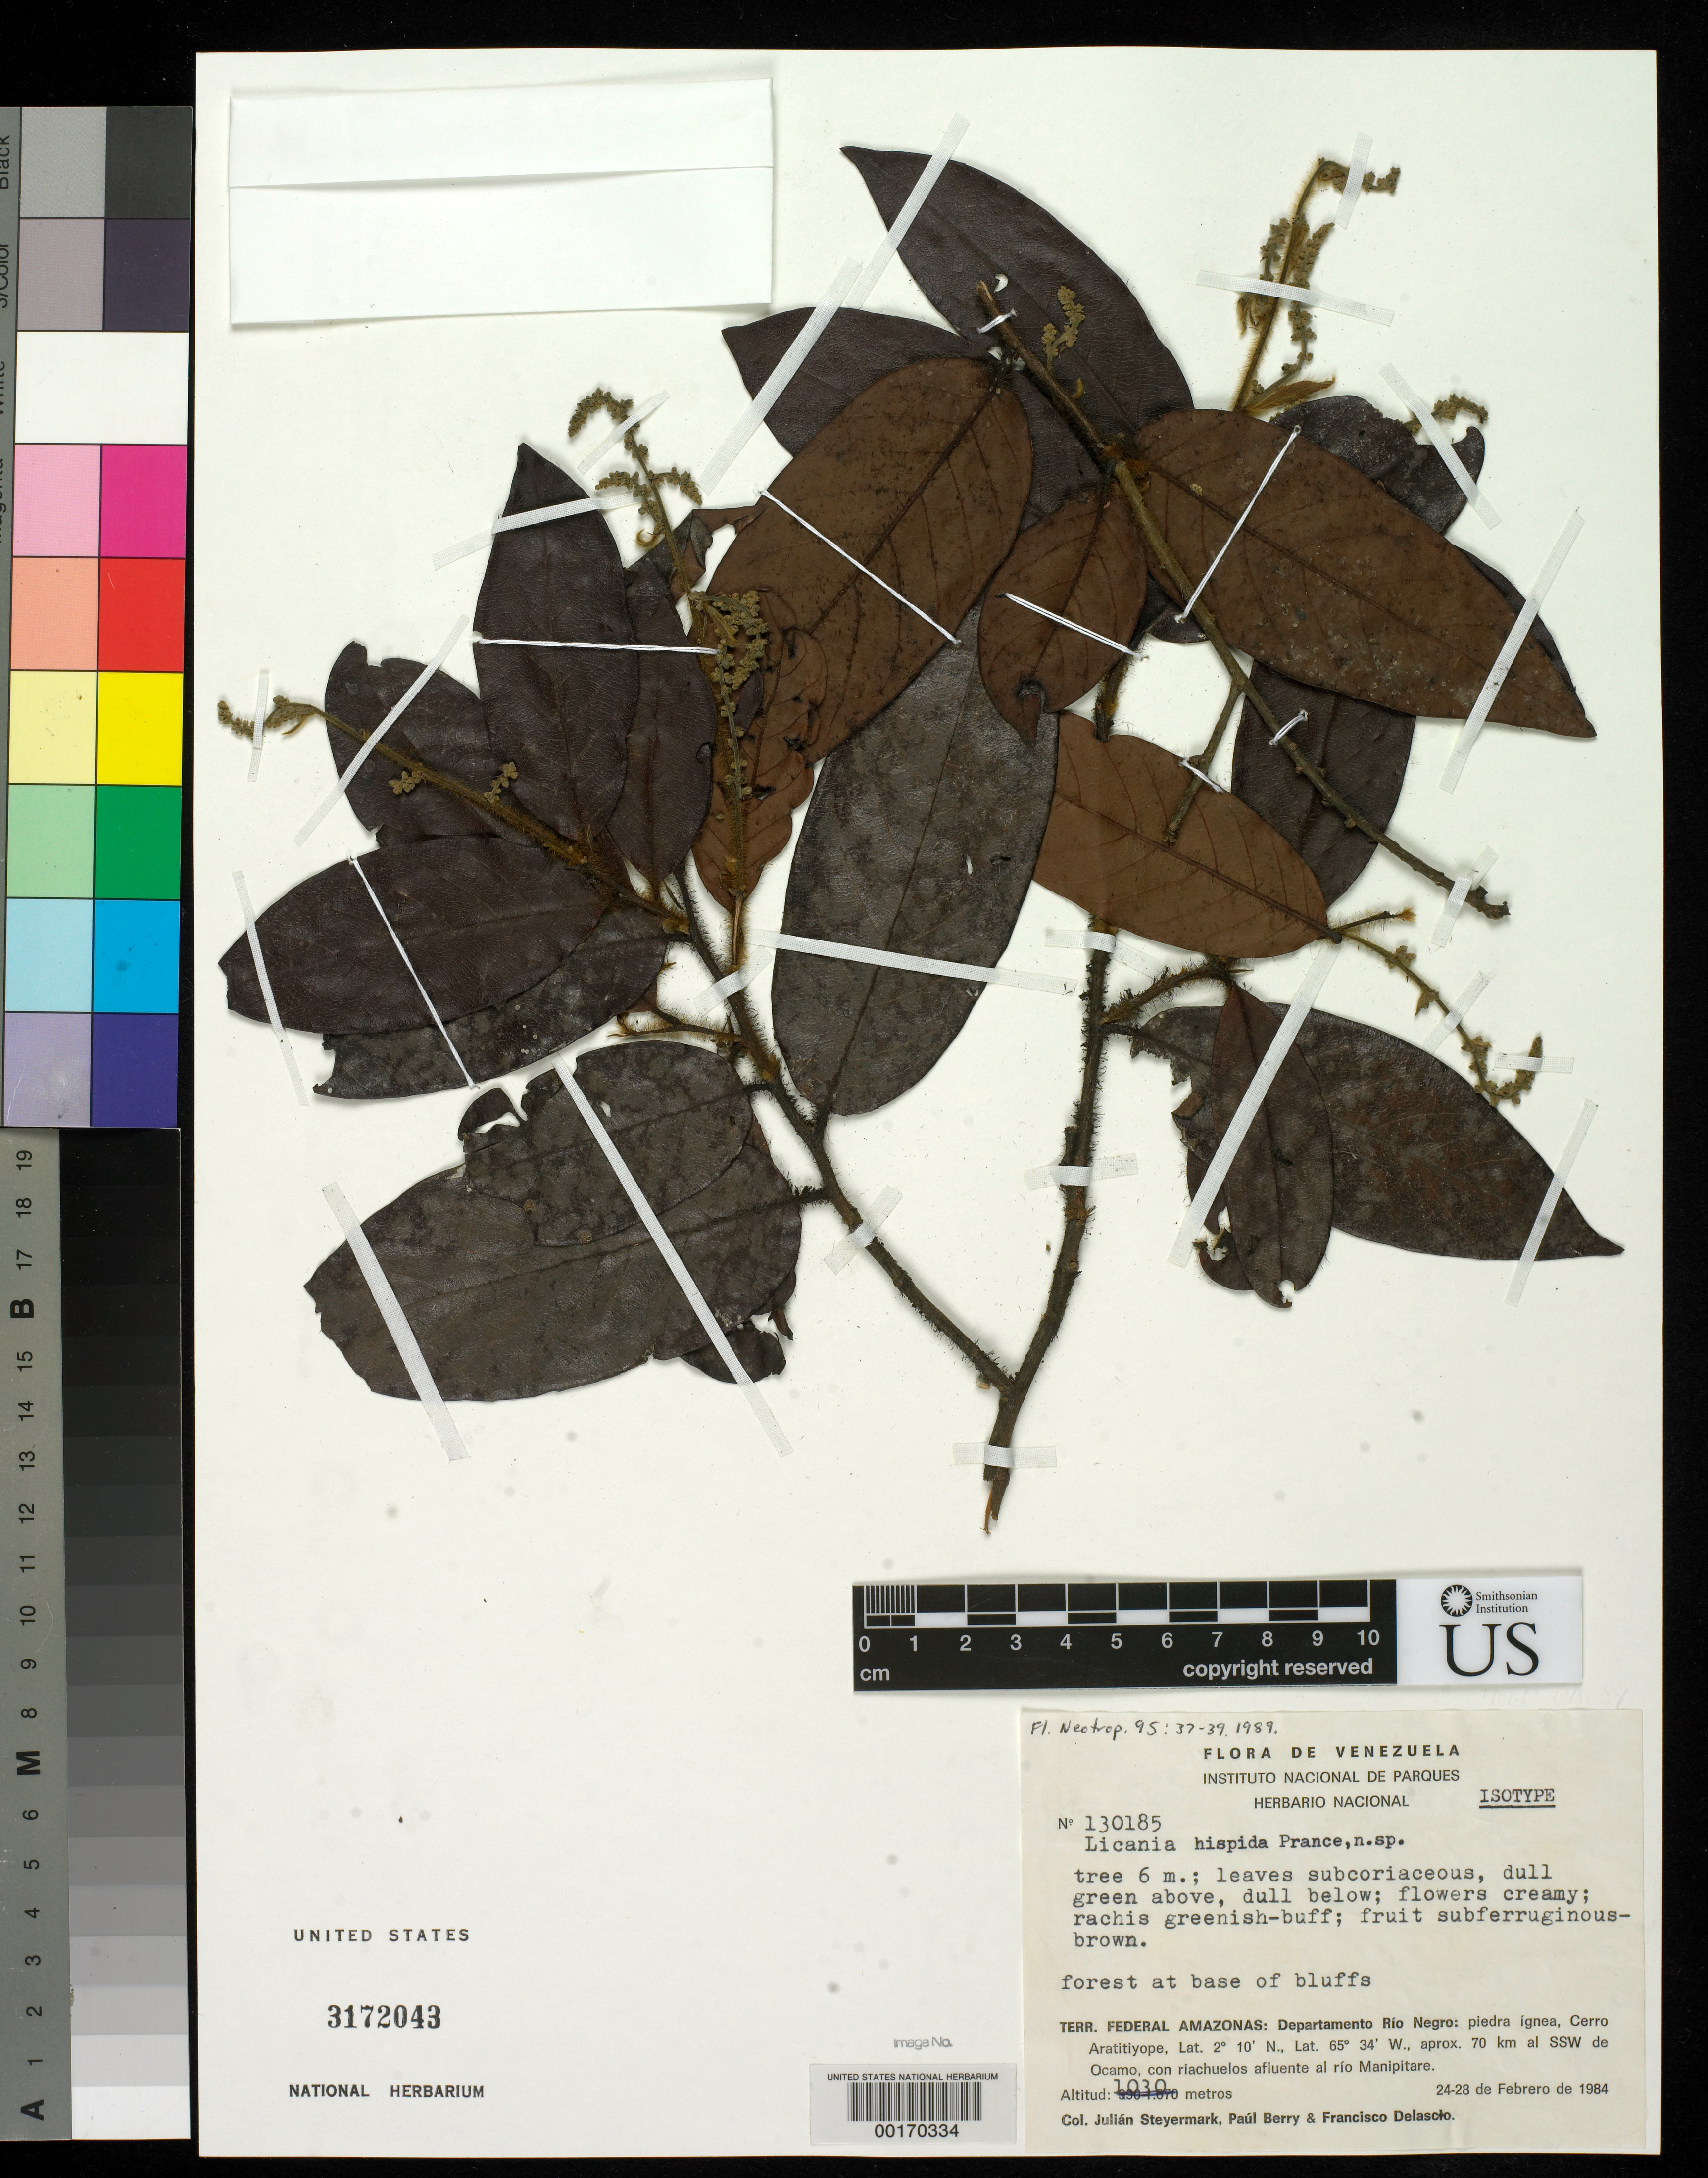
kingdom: Plantae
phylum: Tracheophyta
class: Magnoliopsida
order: Malpighiales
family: Chrysobalanaceae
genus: Licania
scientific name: Licania hispida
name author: Prance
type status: Isotype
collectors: J. Steyermark, P. Berry & F. Delascio C.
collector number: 130185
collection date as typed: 24 Feb 1984 to 28 Feb 1984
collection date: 1984-02-24/1984-02-28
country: Venezuela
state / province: Amazonas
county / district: Rio Negro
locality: Cerro Aratitiyope, ca. 70 km SSW of Ocamo, with tribuatary to Rio Manipitare.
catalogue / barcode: US 3172043